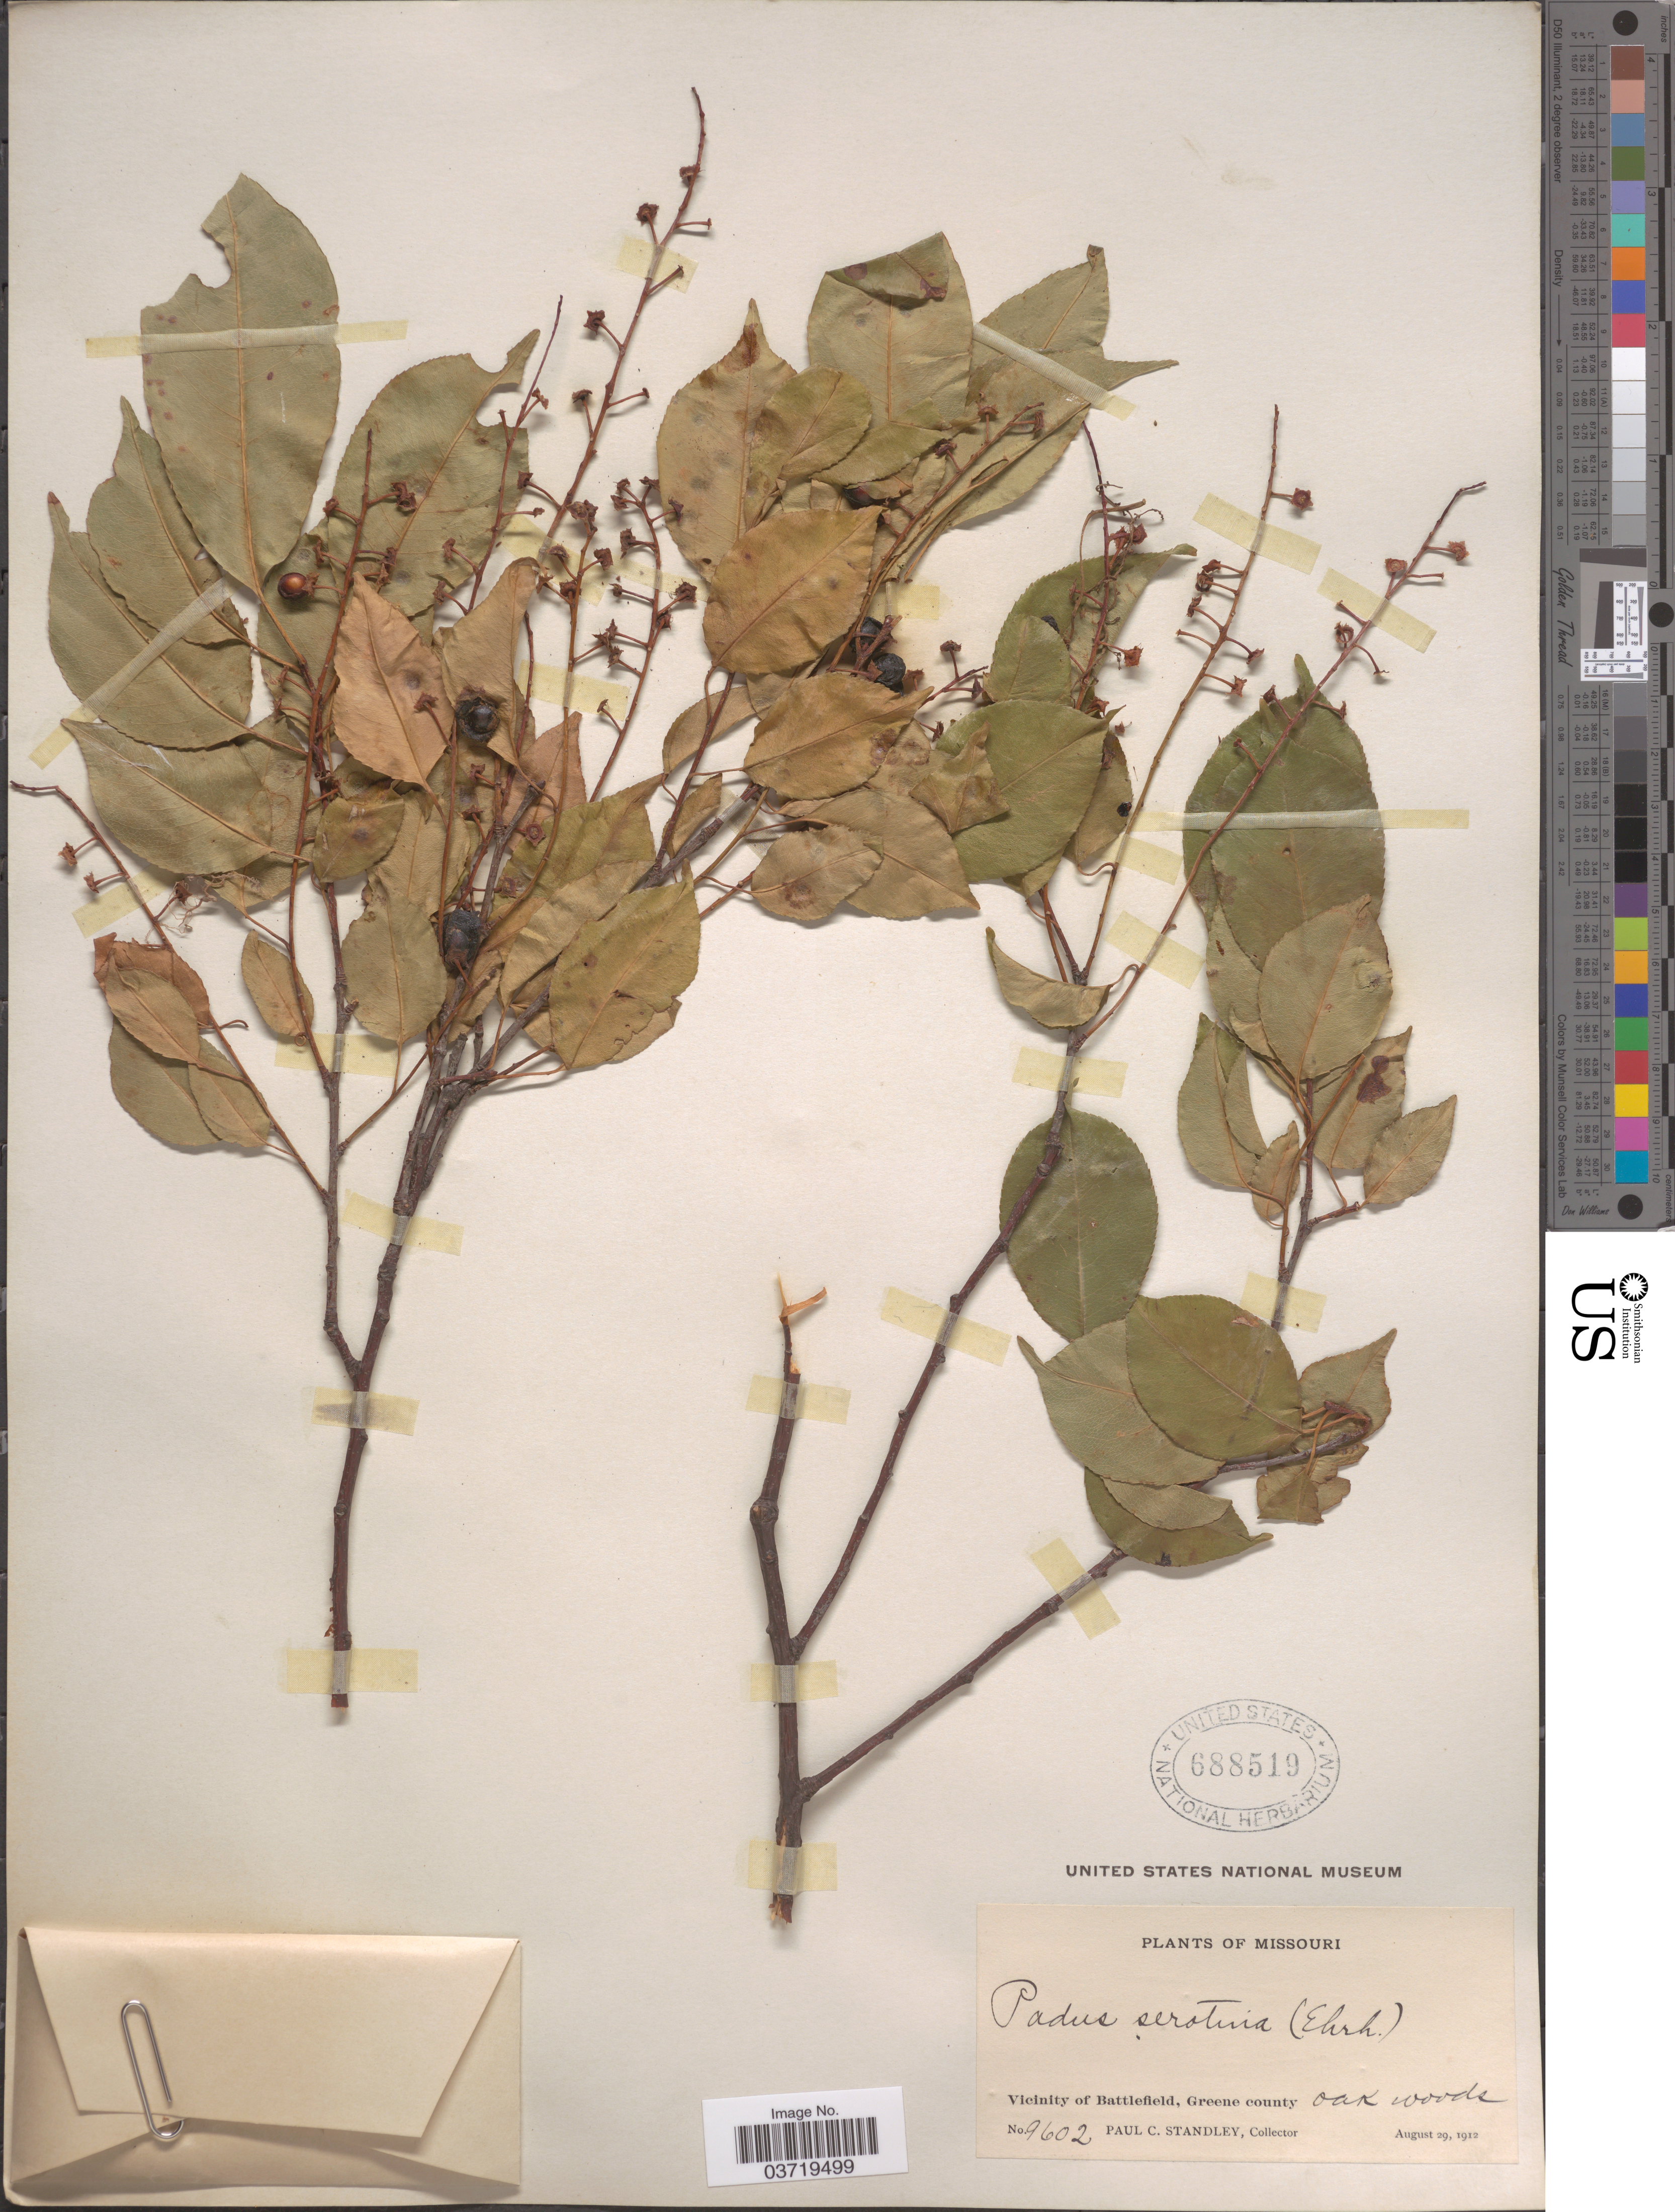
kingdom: Plantae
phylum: Tracheophyta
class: Magnoliopsida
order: Rosales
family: Rosaceae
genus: Prunus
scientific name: Prunus serotina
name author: Ehrh.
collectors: P. C. Standley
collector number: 9602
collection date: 1912-08-29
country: United States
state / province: Missouri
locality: Vicinity of Battlefield, Greene county.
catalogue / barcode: US 688519